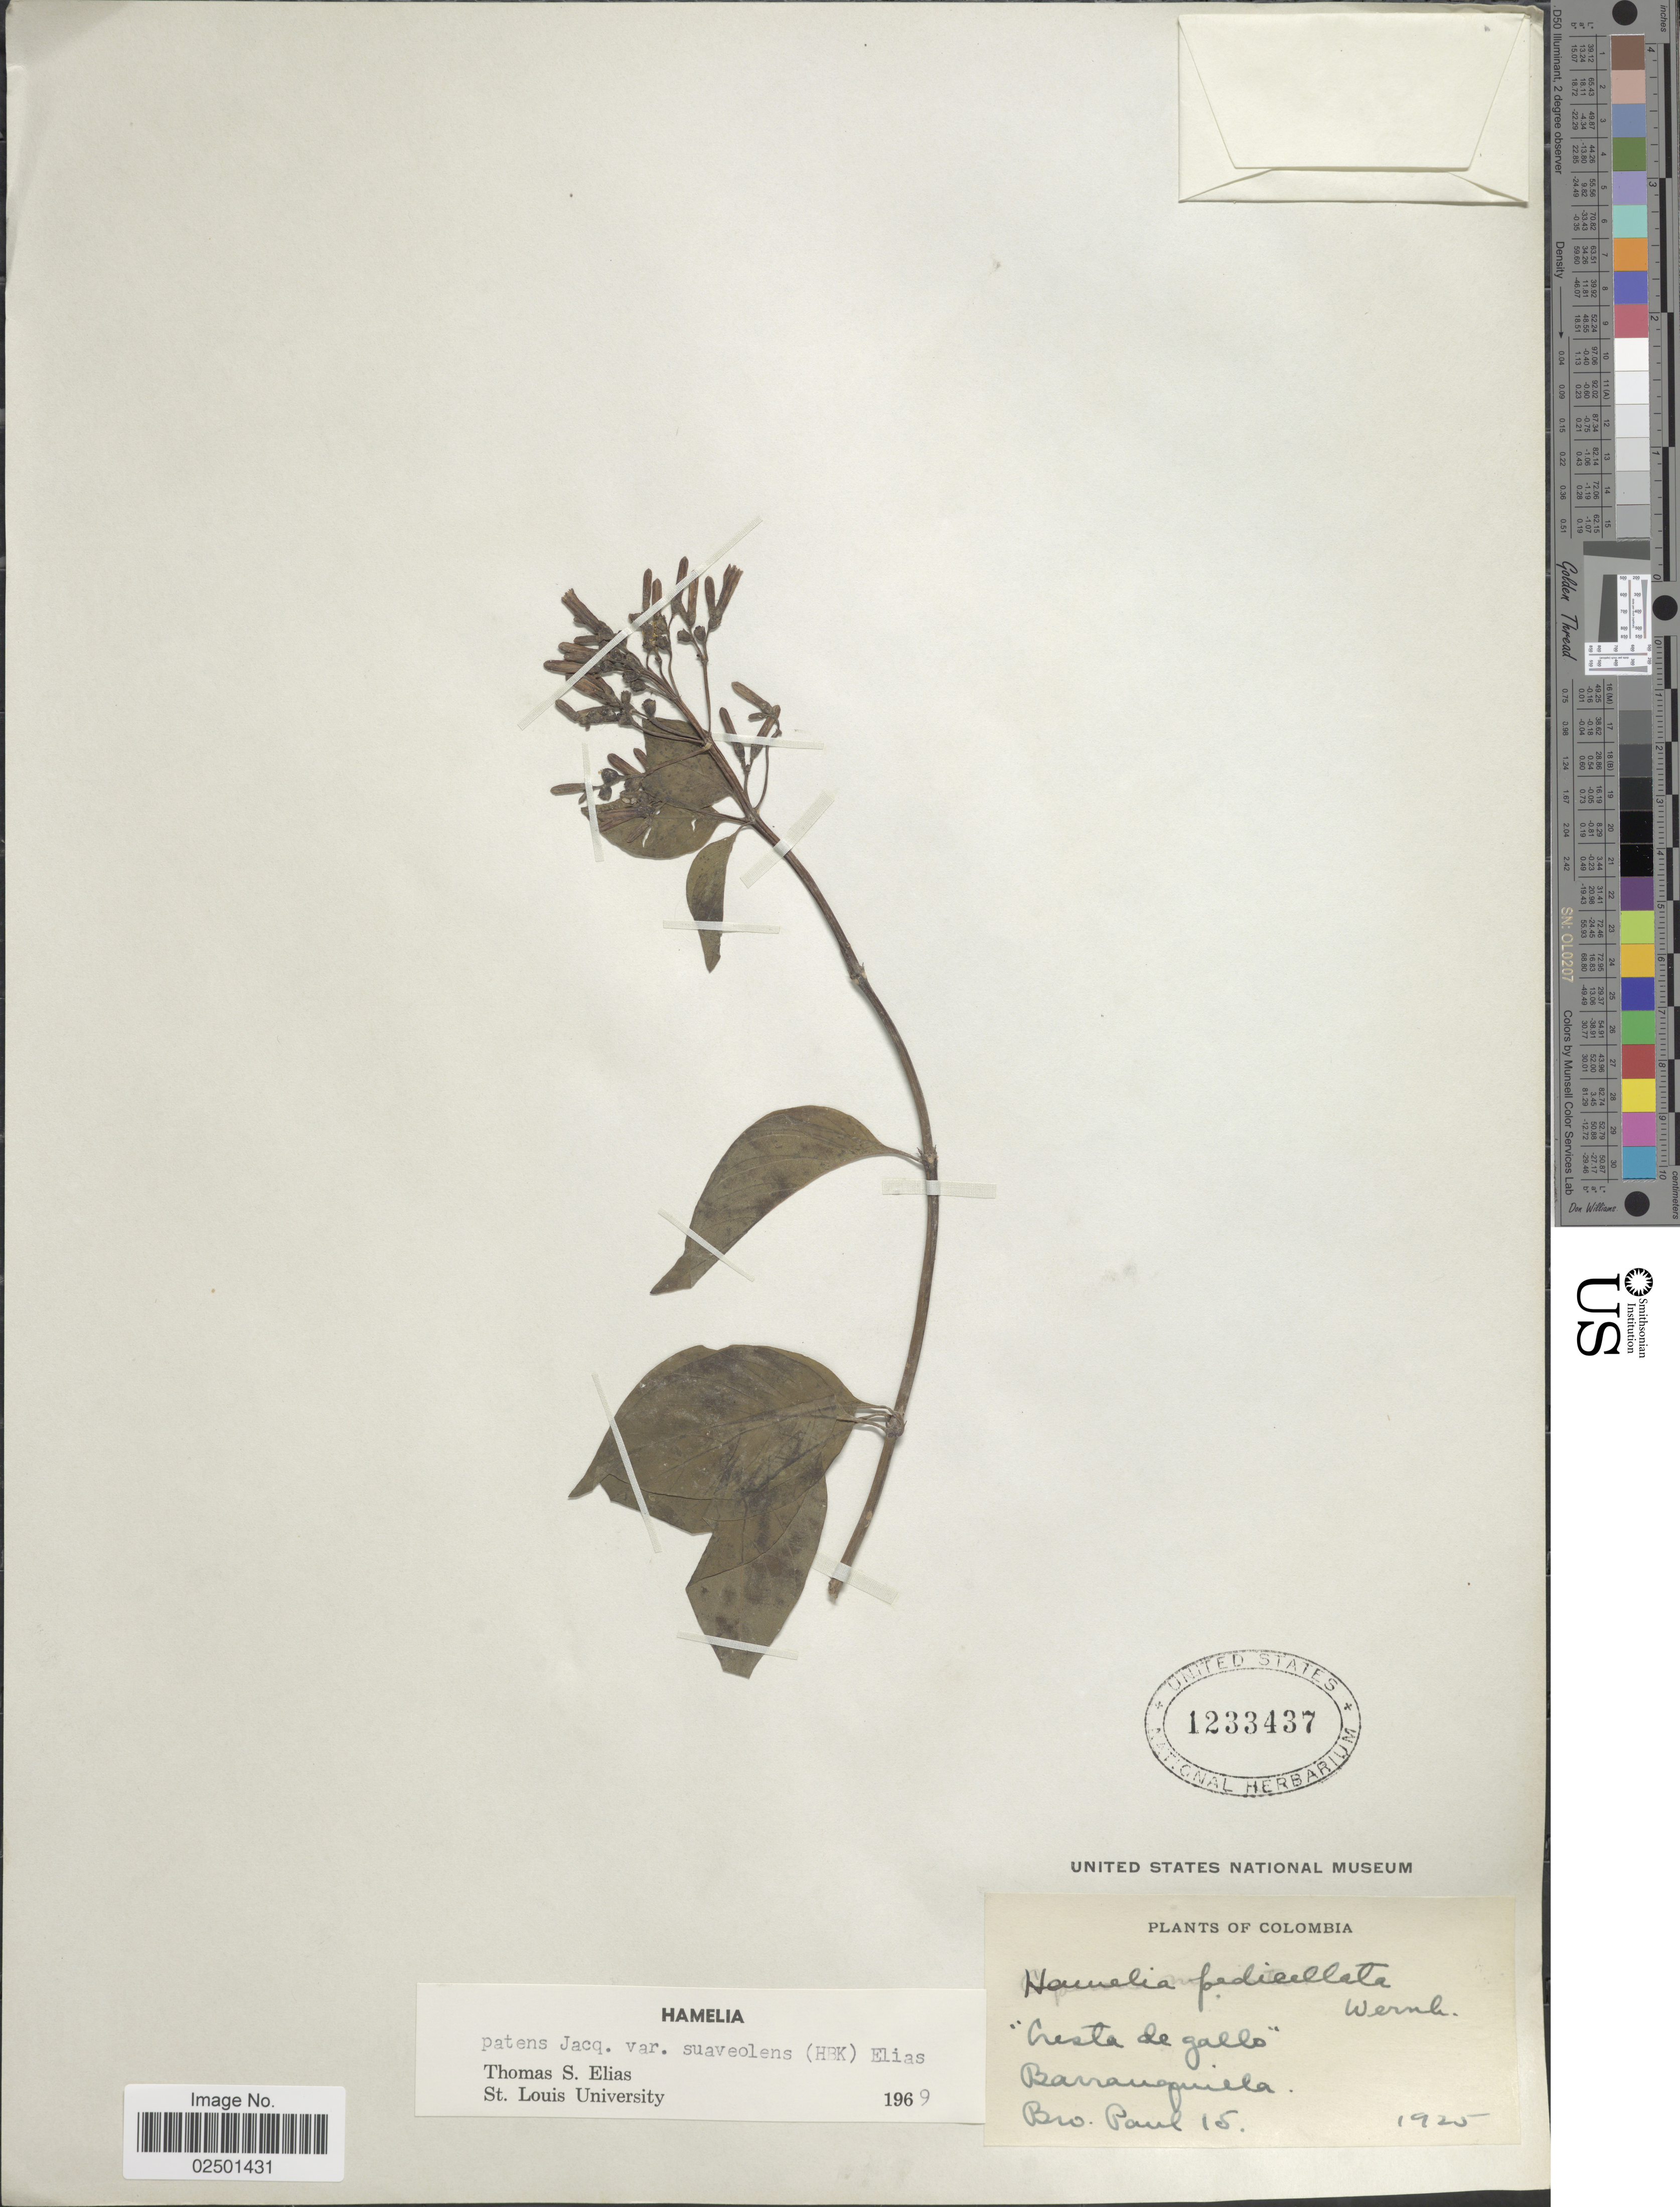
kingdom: Plantae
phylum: Tracheophyta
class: Magnoliopsida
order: Gentianales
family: Rubiaceae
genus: Hamelia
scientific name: Hamelia patens var. glabra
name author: Oerst.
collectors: B. Paul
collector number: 15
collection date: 1925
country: Colombia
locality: Cresta de gallo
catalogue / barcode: US 1233437